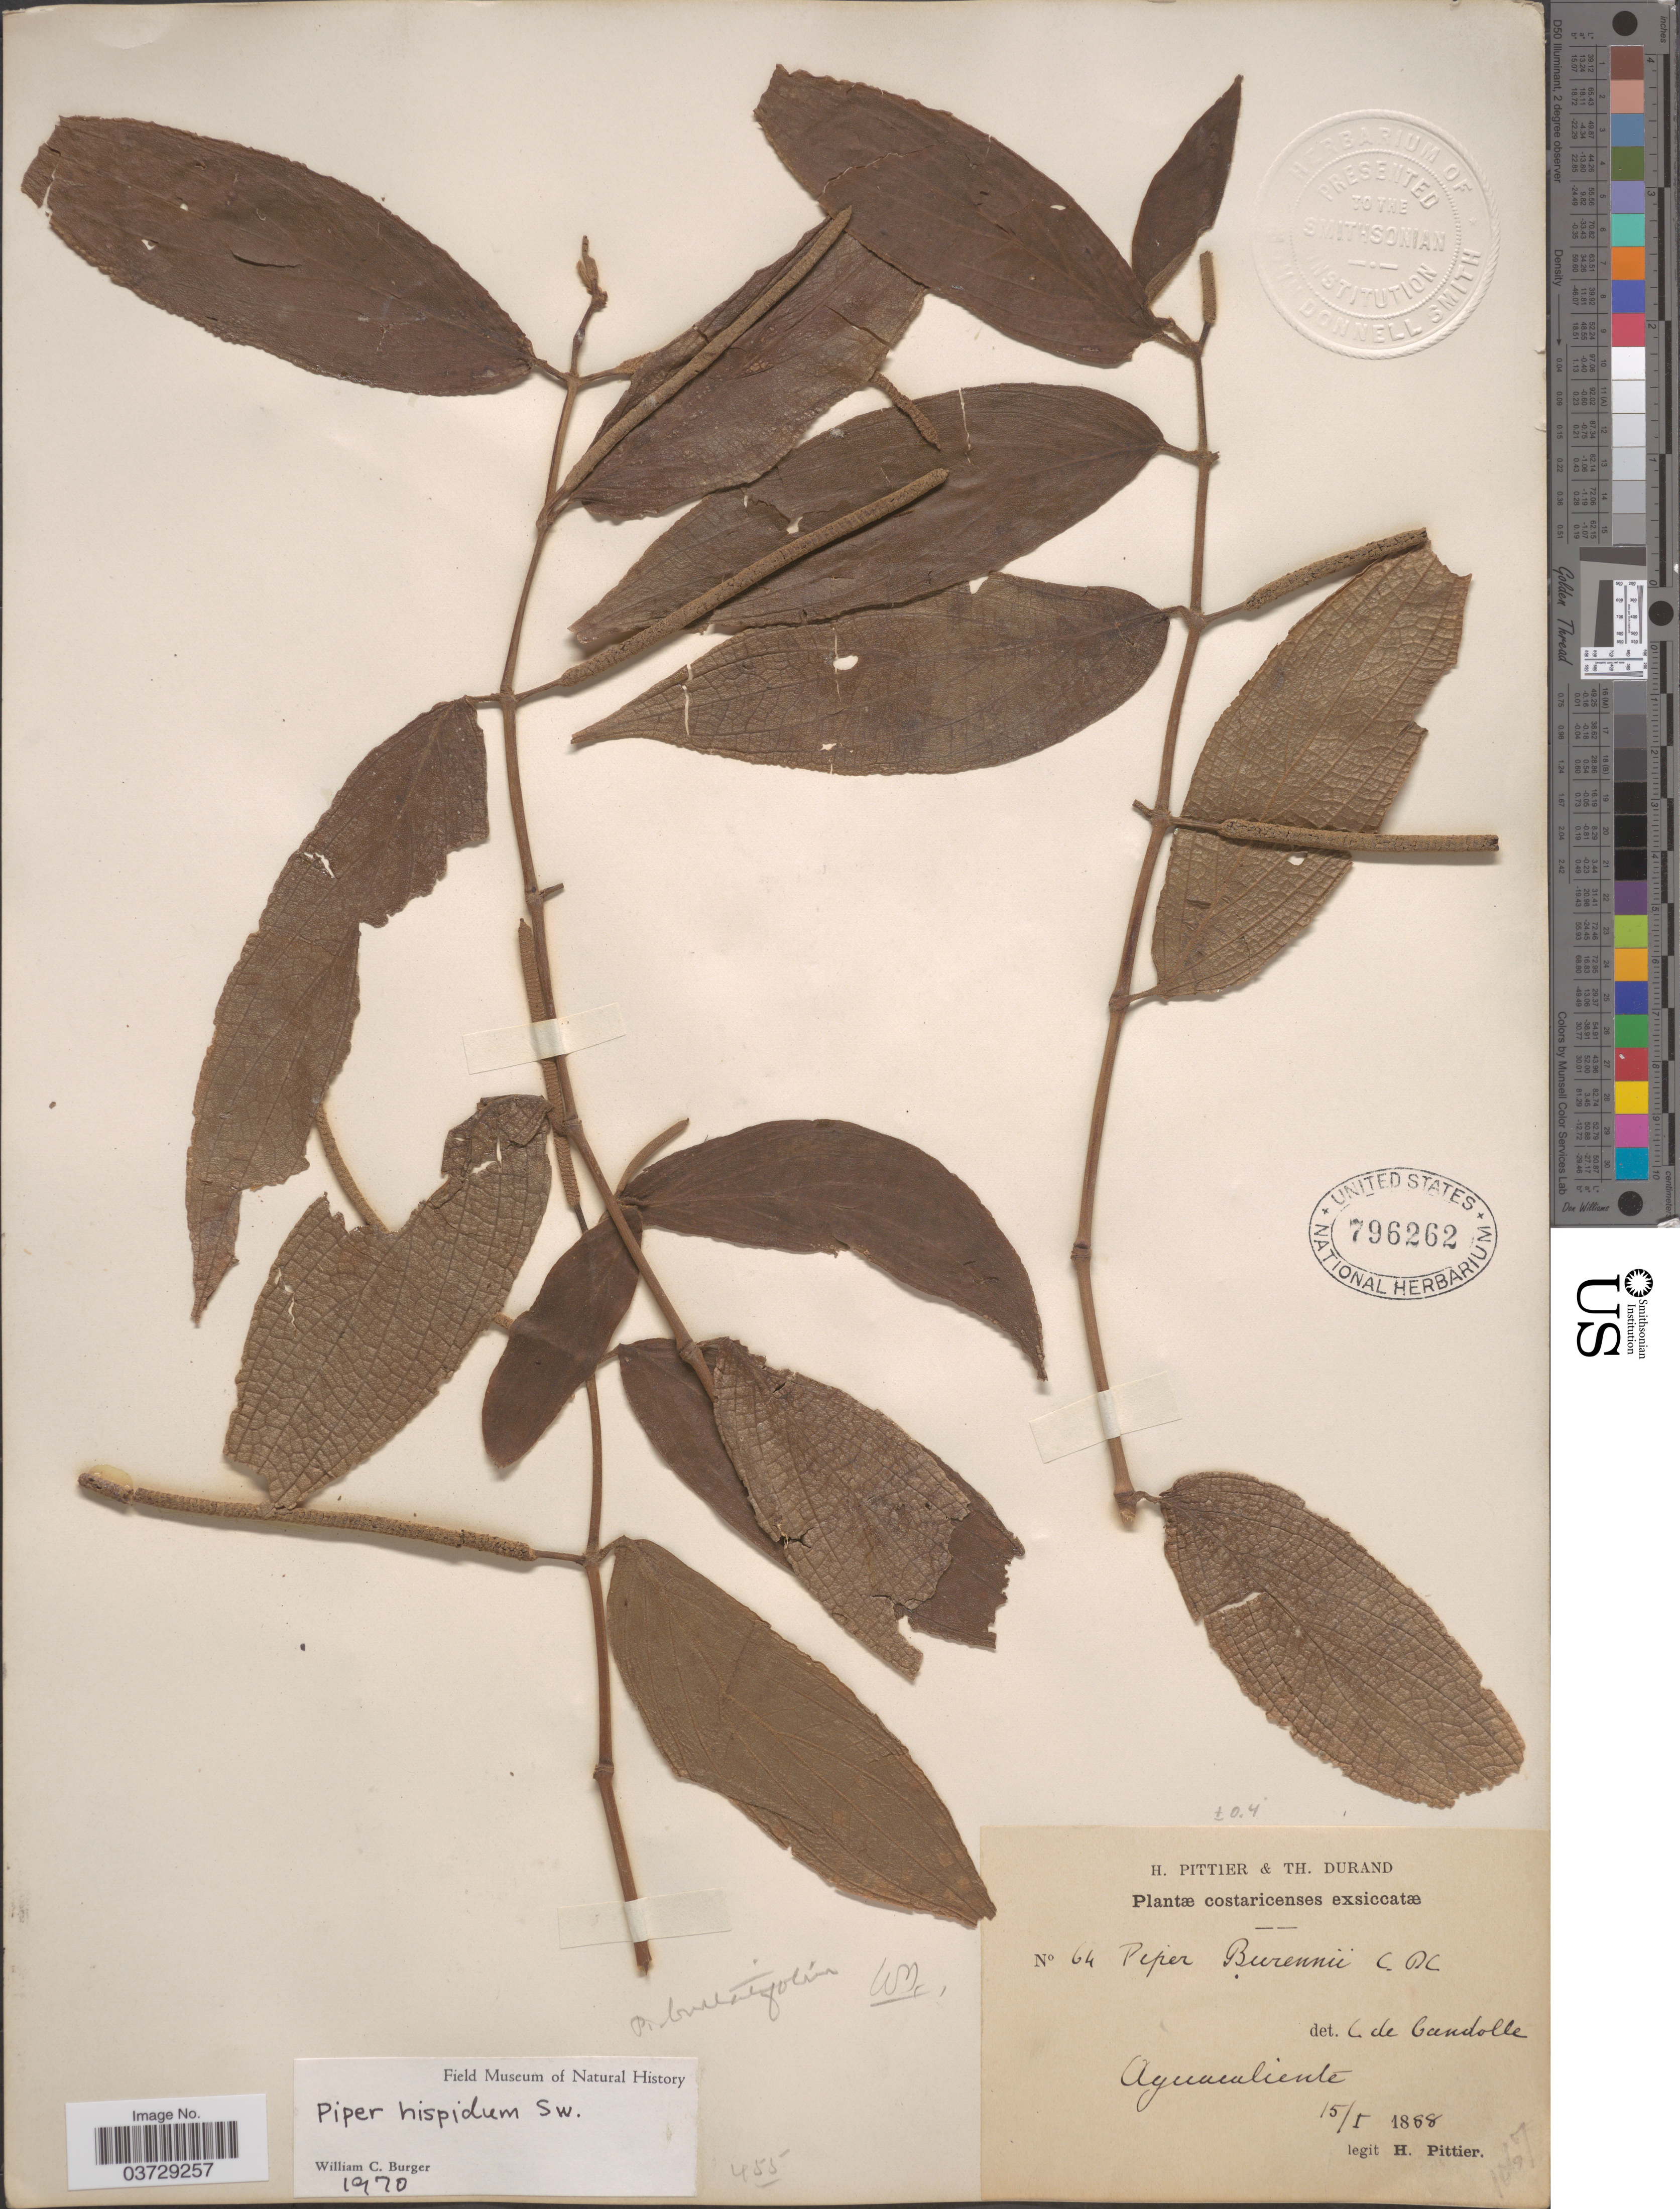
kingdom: Plantae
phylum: Tracheophyta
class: Magnoliopsida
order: Piperales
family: Piperaceae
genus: Piper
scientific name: Piper hispidum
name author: Sw.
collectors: H. F. Pittier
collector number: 64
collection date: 1888-01-15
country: Costa Rica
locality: Aguacaliente.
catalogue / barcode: US 796262